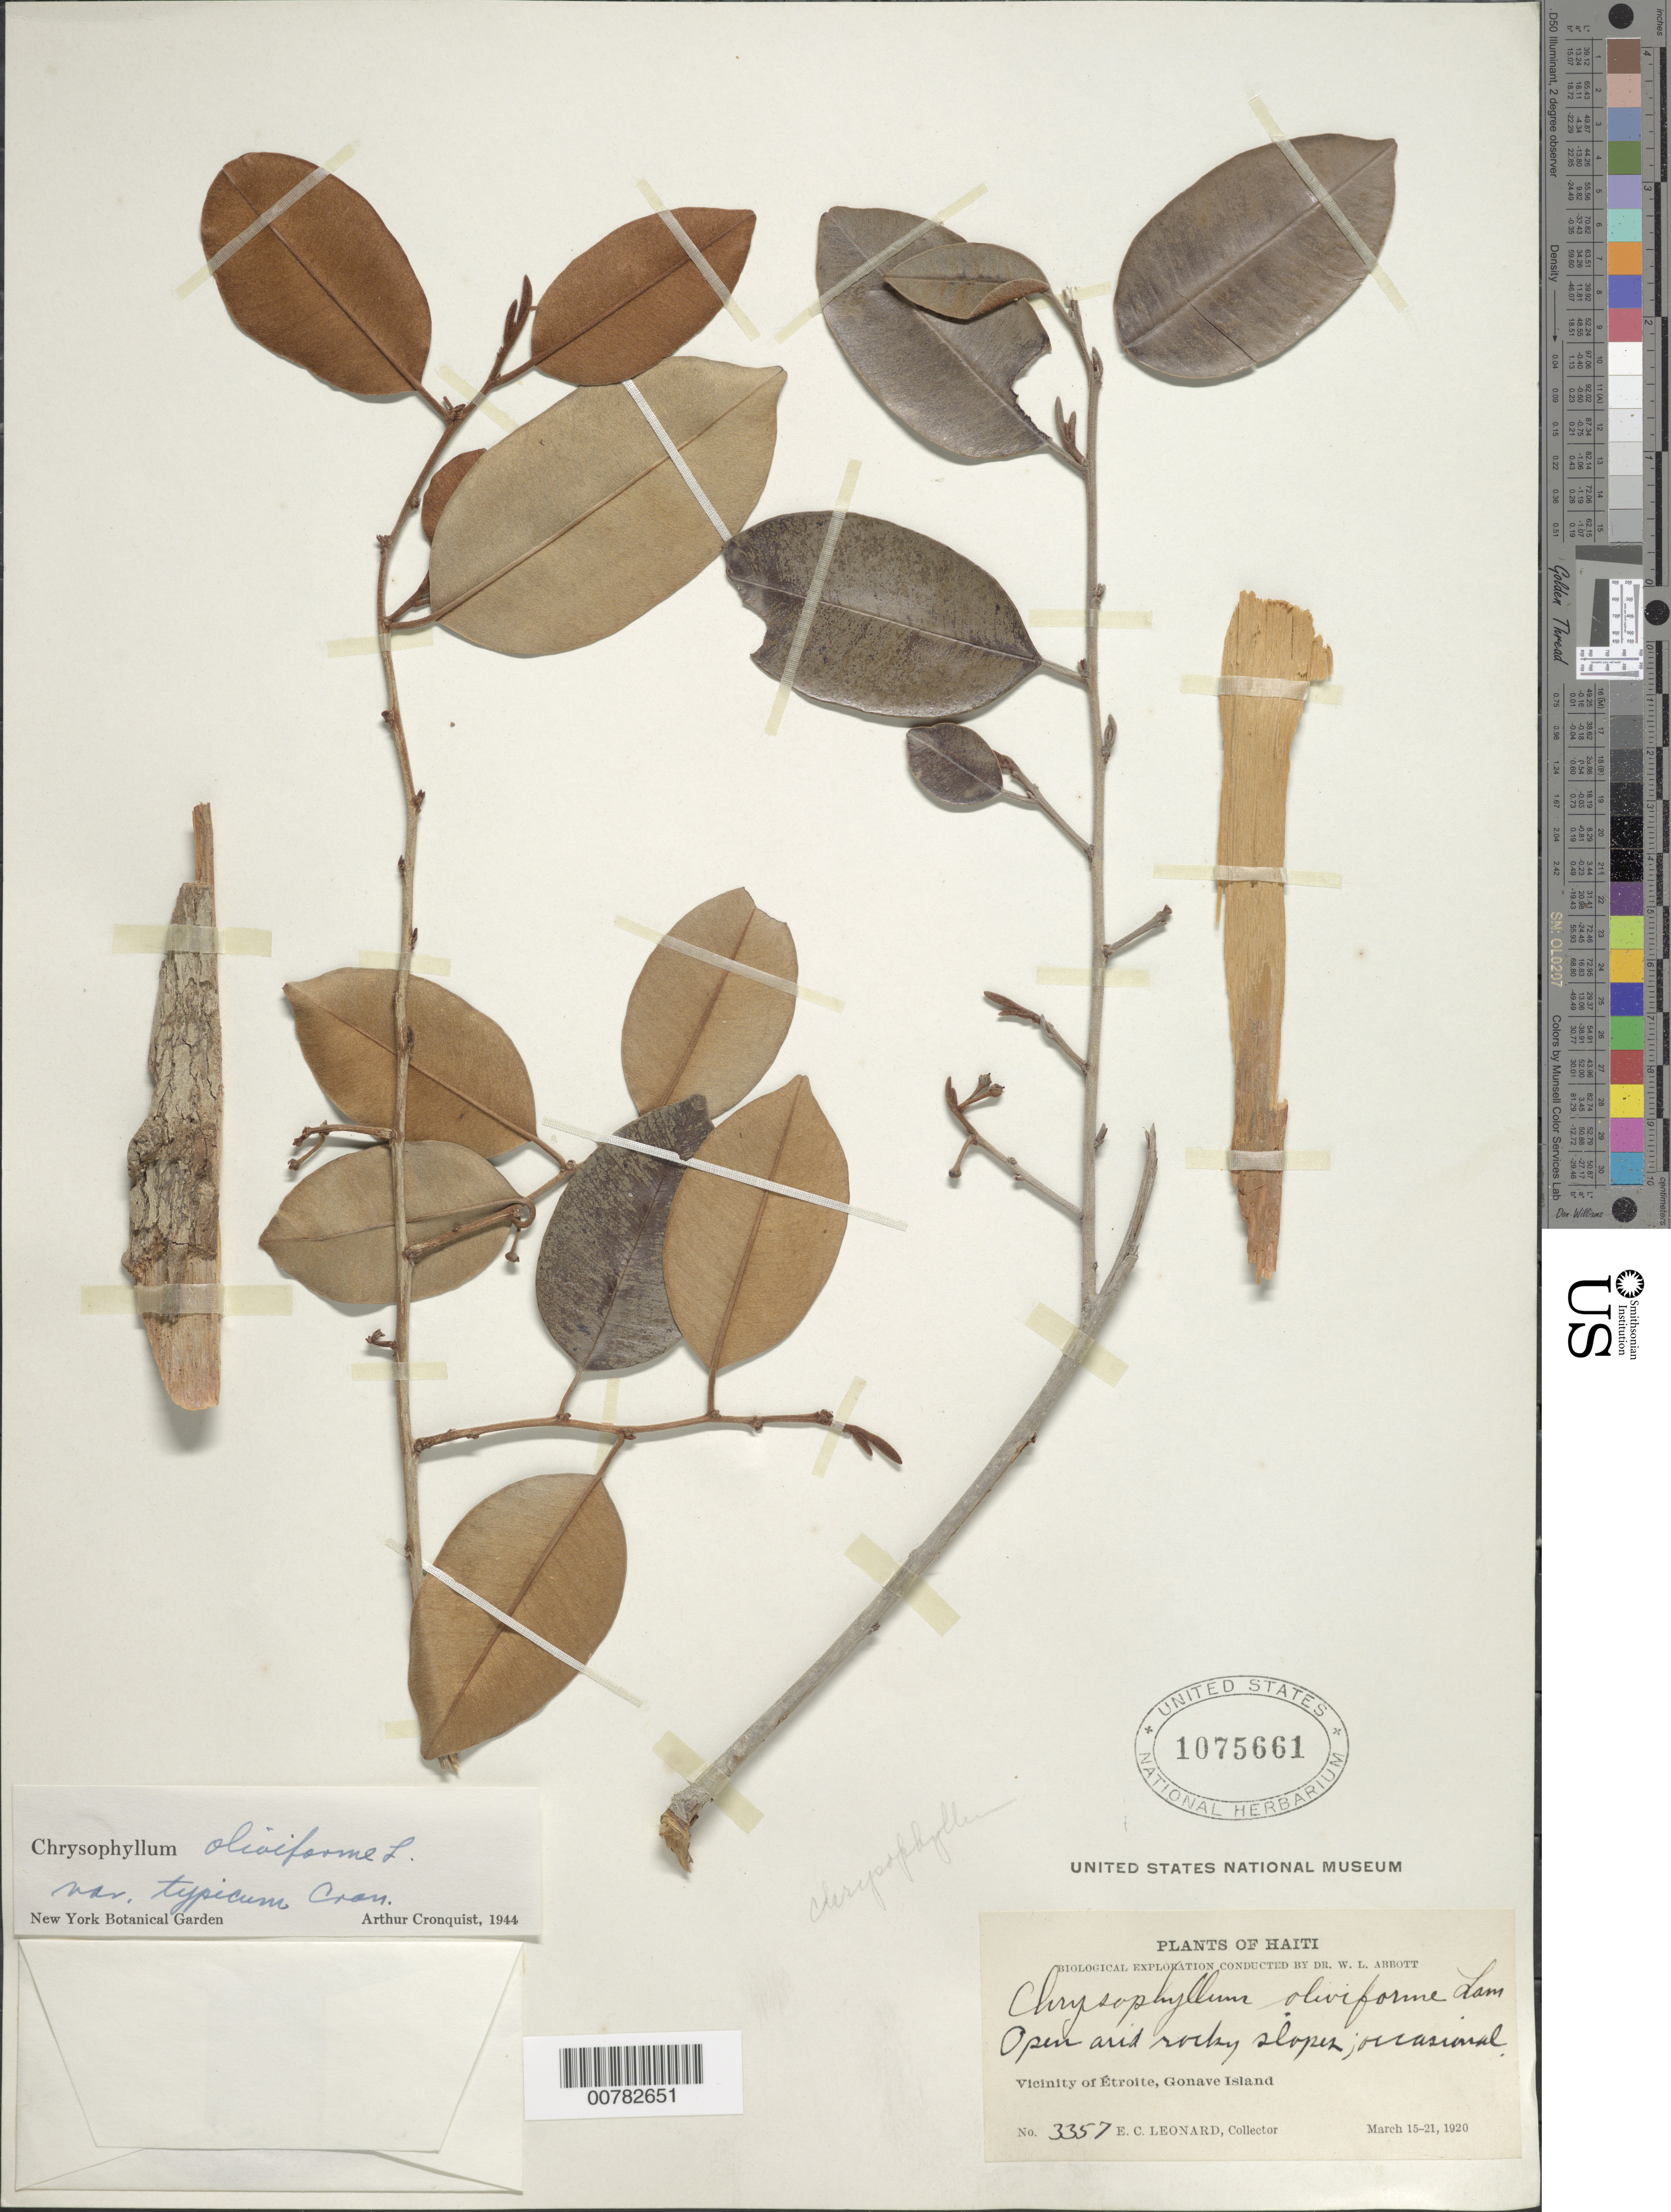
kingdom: Plantae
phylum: Tracheophyta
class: Magnoliopsida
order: Ericales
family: Sapotaceae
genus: Chrysophyllum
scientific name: Chrysophyllum oliviforme subsp. oliviforme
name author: L.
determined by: Cronquist, A. J.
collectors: E. C. Leonard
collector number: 3357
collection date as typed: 15 Mar 1920 21 Mar 1920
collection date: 1920-03-15/1920-03-21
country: Haiti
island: Hispaniola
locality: Gonave Island, vicinity of Étroite.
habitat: Open arid rocky slopes.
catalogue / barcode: US 1075661